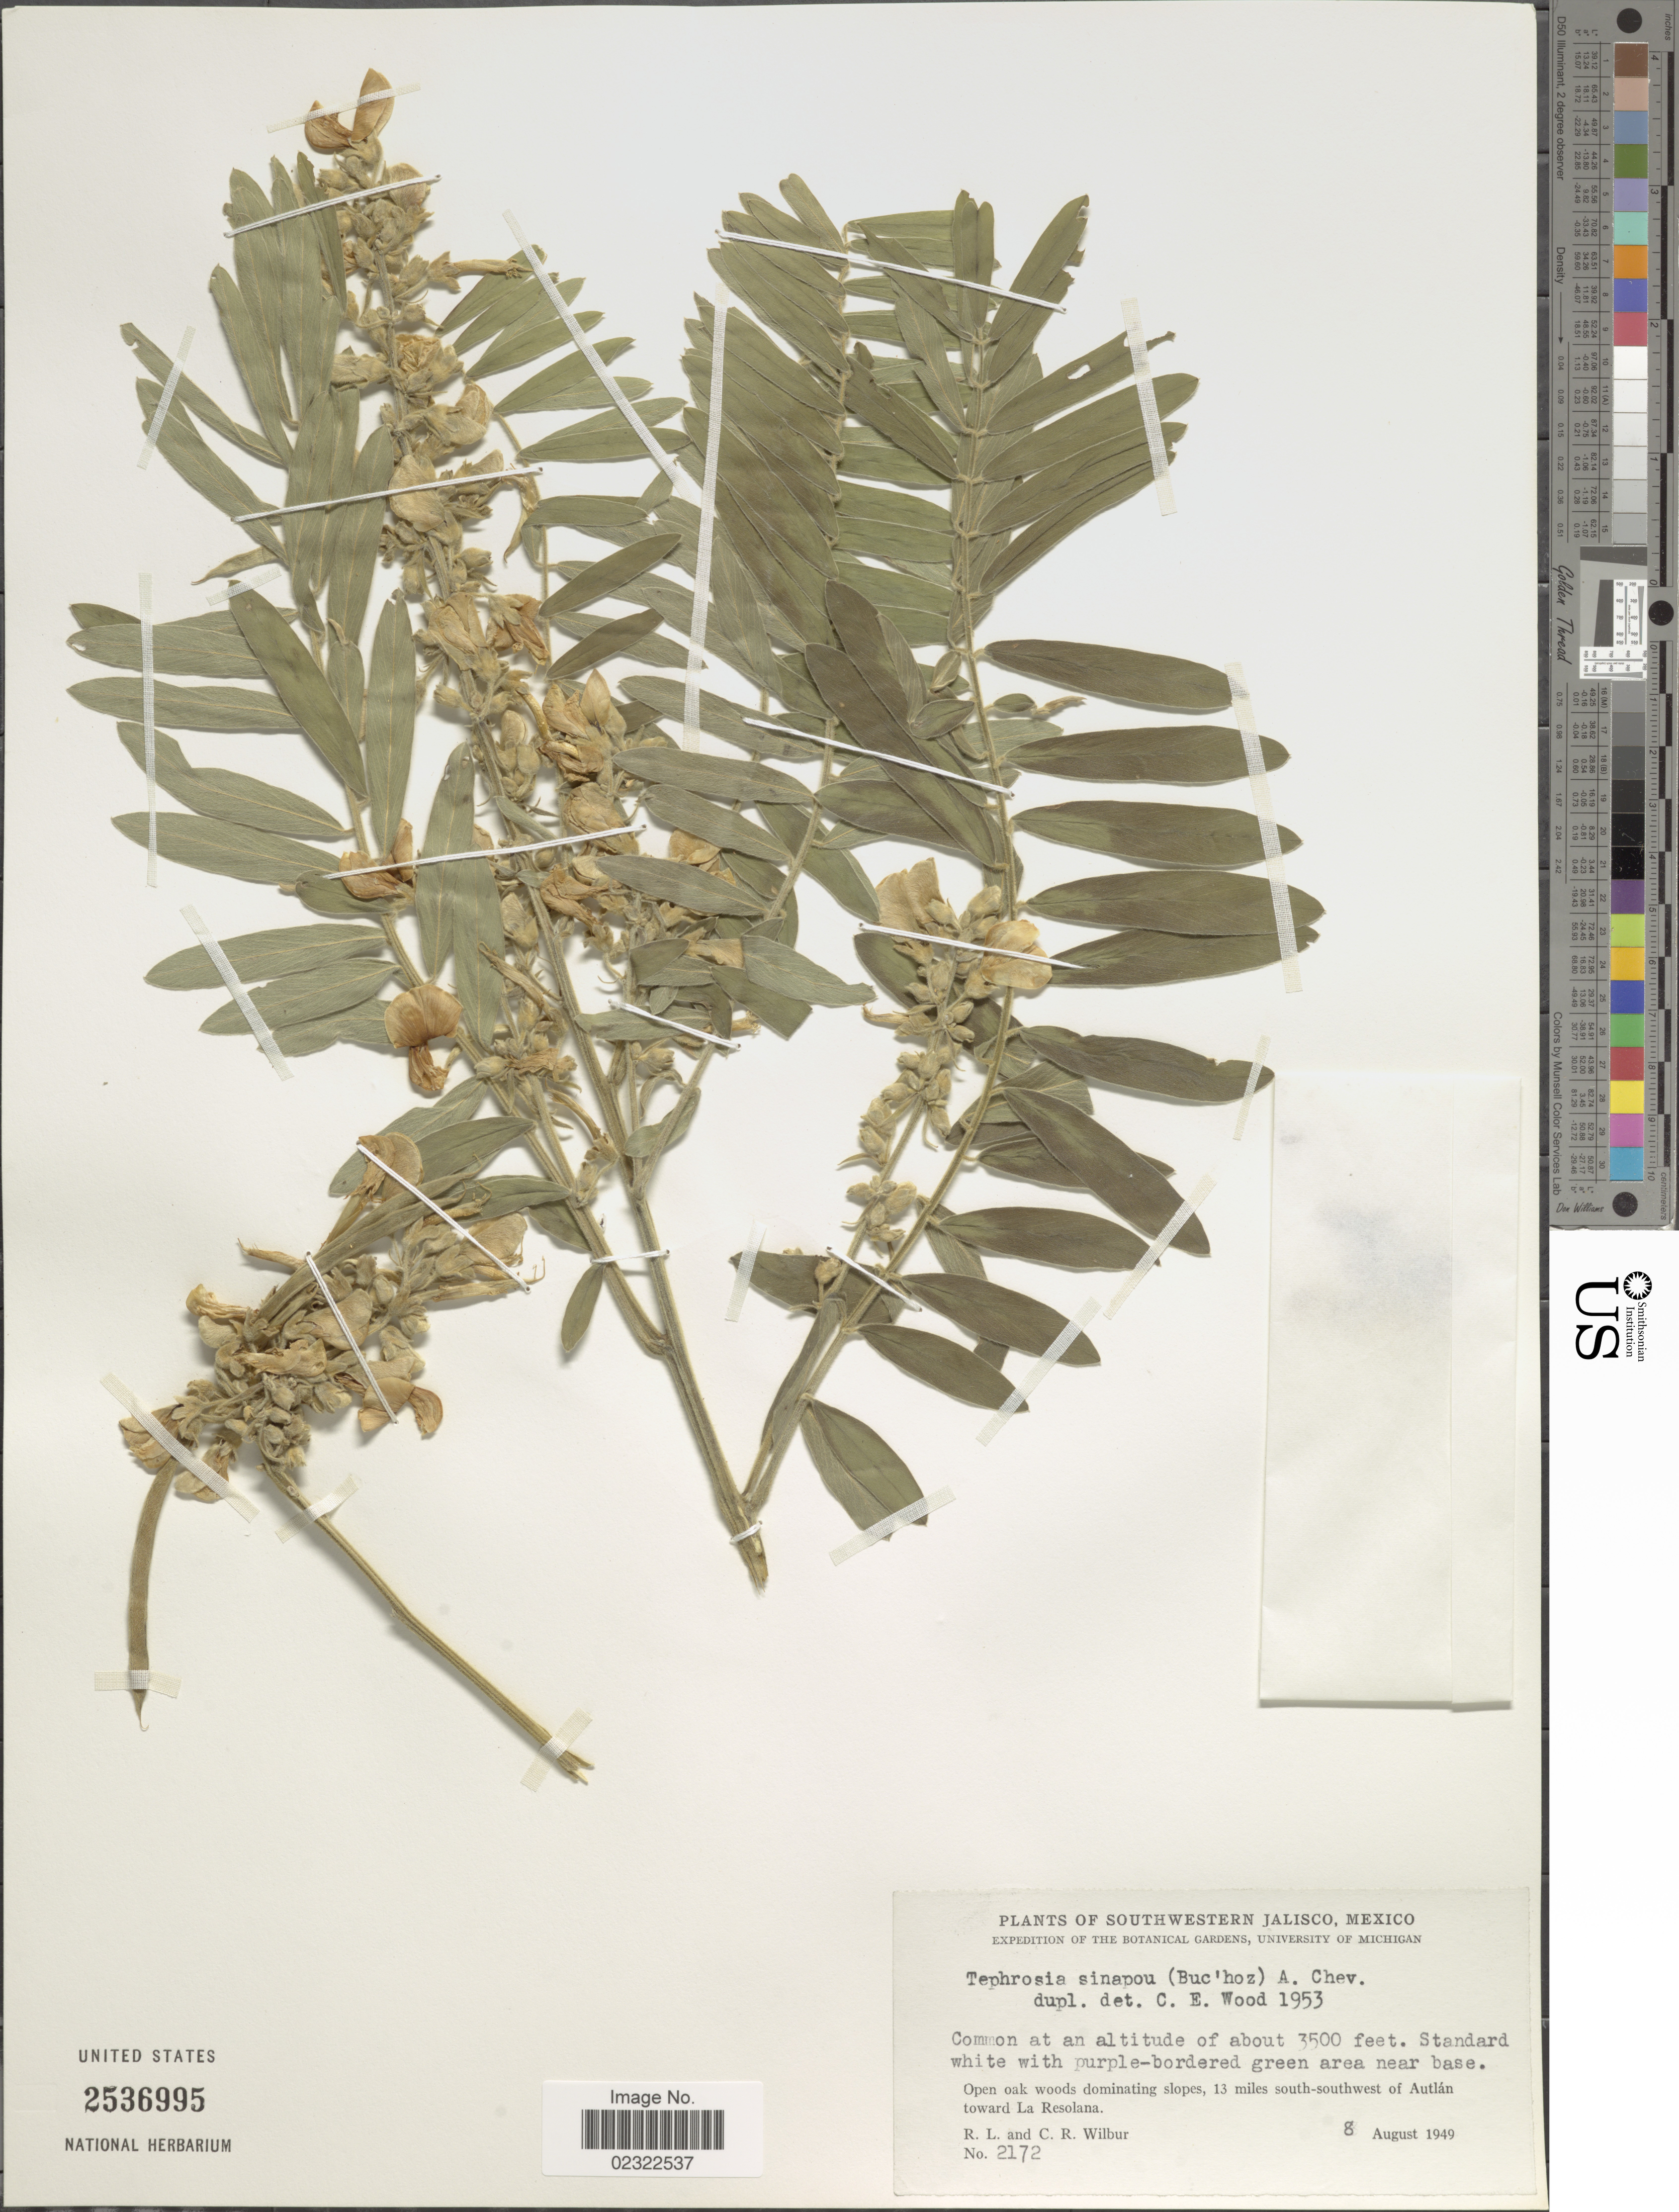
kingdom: Plantae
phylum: Tracheophyta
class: Magnoliopsida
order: Fabales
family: Fabaceae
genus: Tephrosia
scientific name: Tephrosia sinapou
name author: (Buc'hoz) A. Chev.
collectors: R. L. Wilbur & C. Wilbur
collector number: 2172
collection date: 1949-08-08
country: Mexico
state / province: Jalisco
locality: Southwestern Jalisco, Mexico, Open oak woods sominating slopes, 13 miles south-southwest of Autlan toward La Resolana.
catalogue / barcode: US 2536995